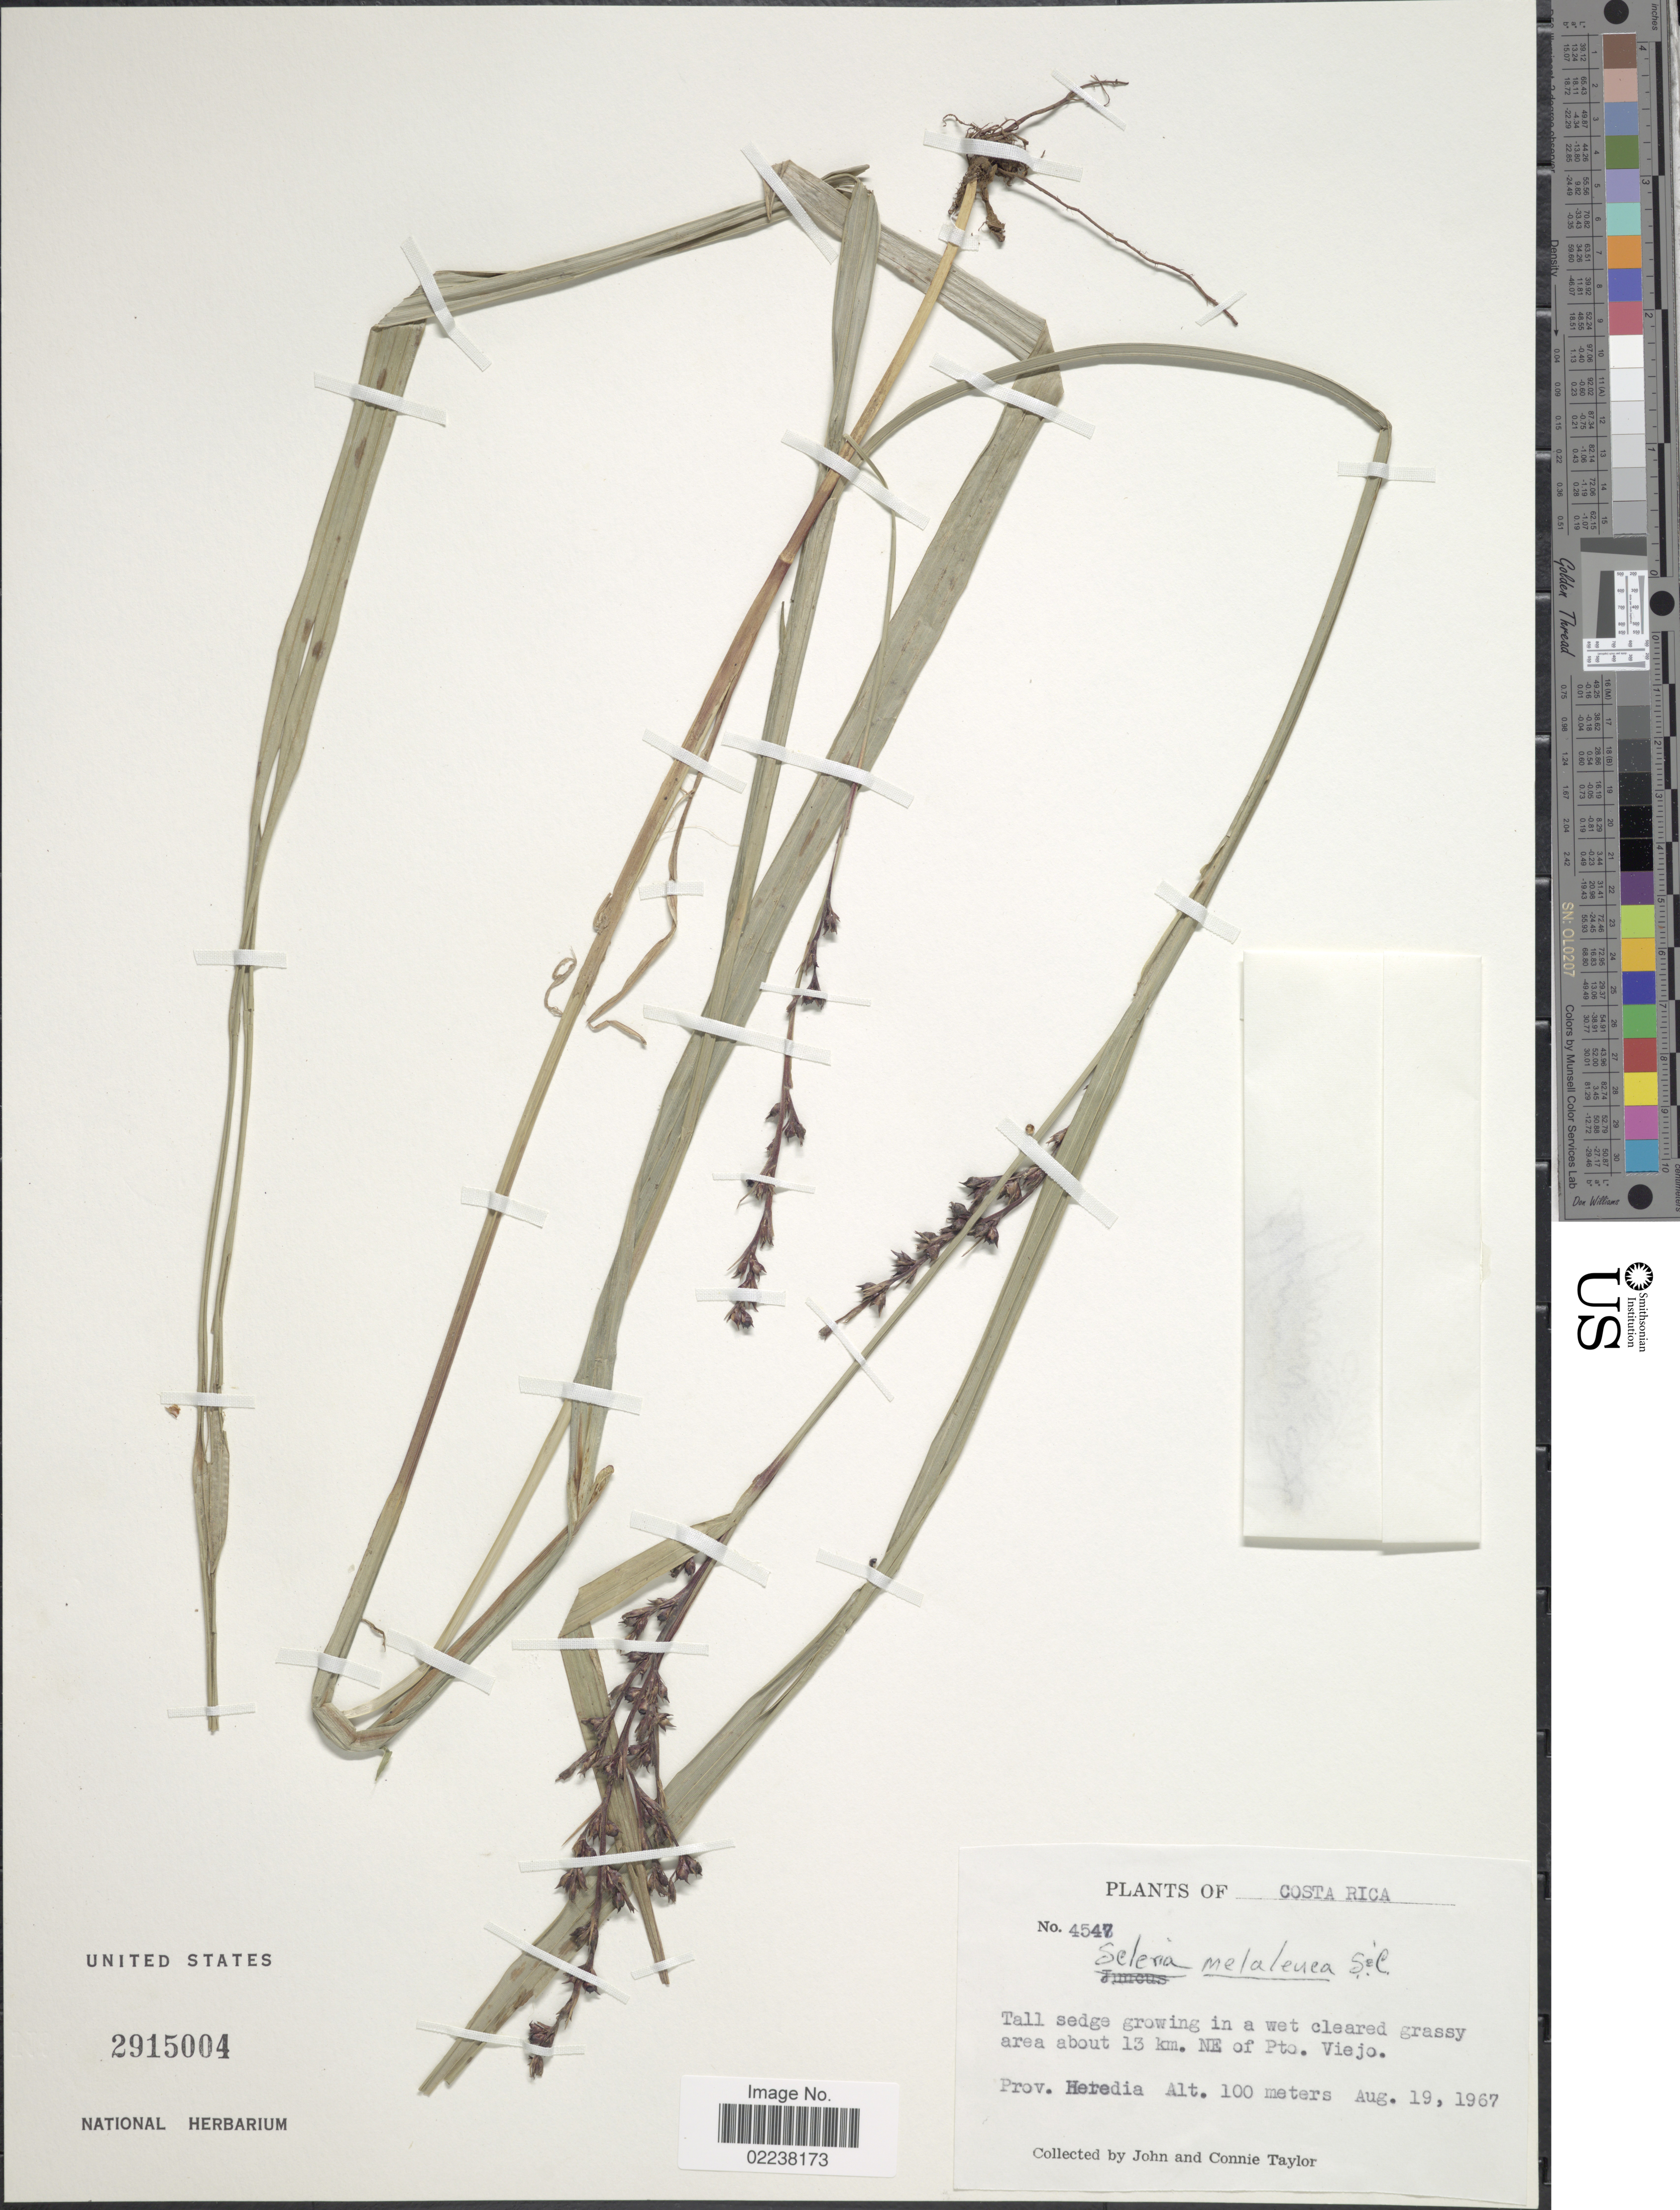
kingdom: Plantae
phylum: Tracheophyta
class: Liliopsida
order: Poales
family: Cyperaceae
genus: Scleria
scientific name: Scleria gaertneri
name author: Raddi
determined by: Strong, Mark T., (BOT), Smithsonian Institution - National Museum of Natural History (UNITED STATES)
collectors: J. Taylor & C. Taylor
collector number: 4547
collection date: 1967-08-19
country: Costa Rica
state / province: Heredia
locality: In a wet cleared grassy area about 13 km. NE of Pto. Viejo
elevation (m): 100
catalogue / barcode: US 2915004